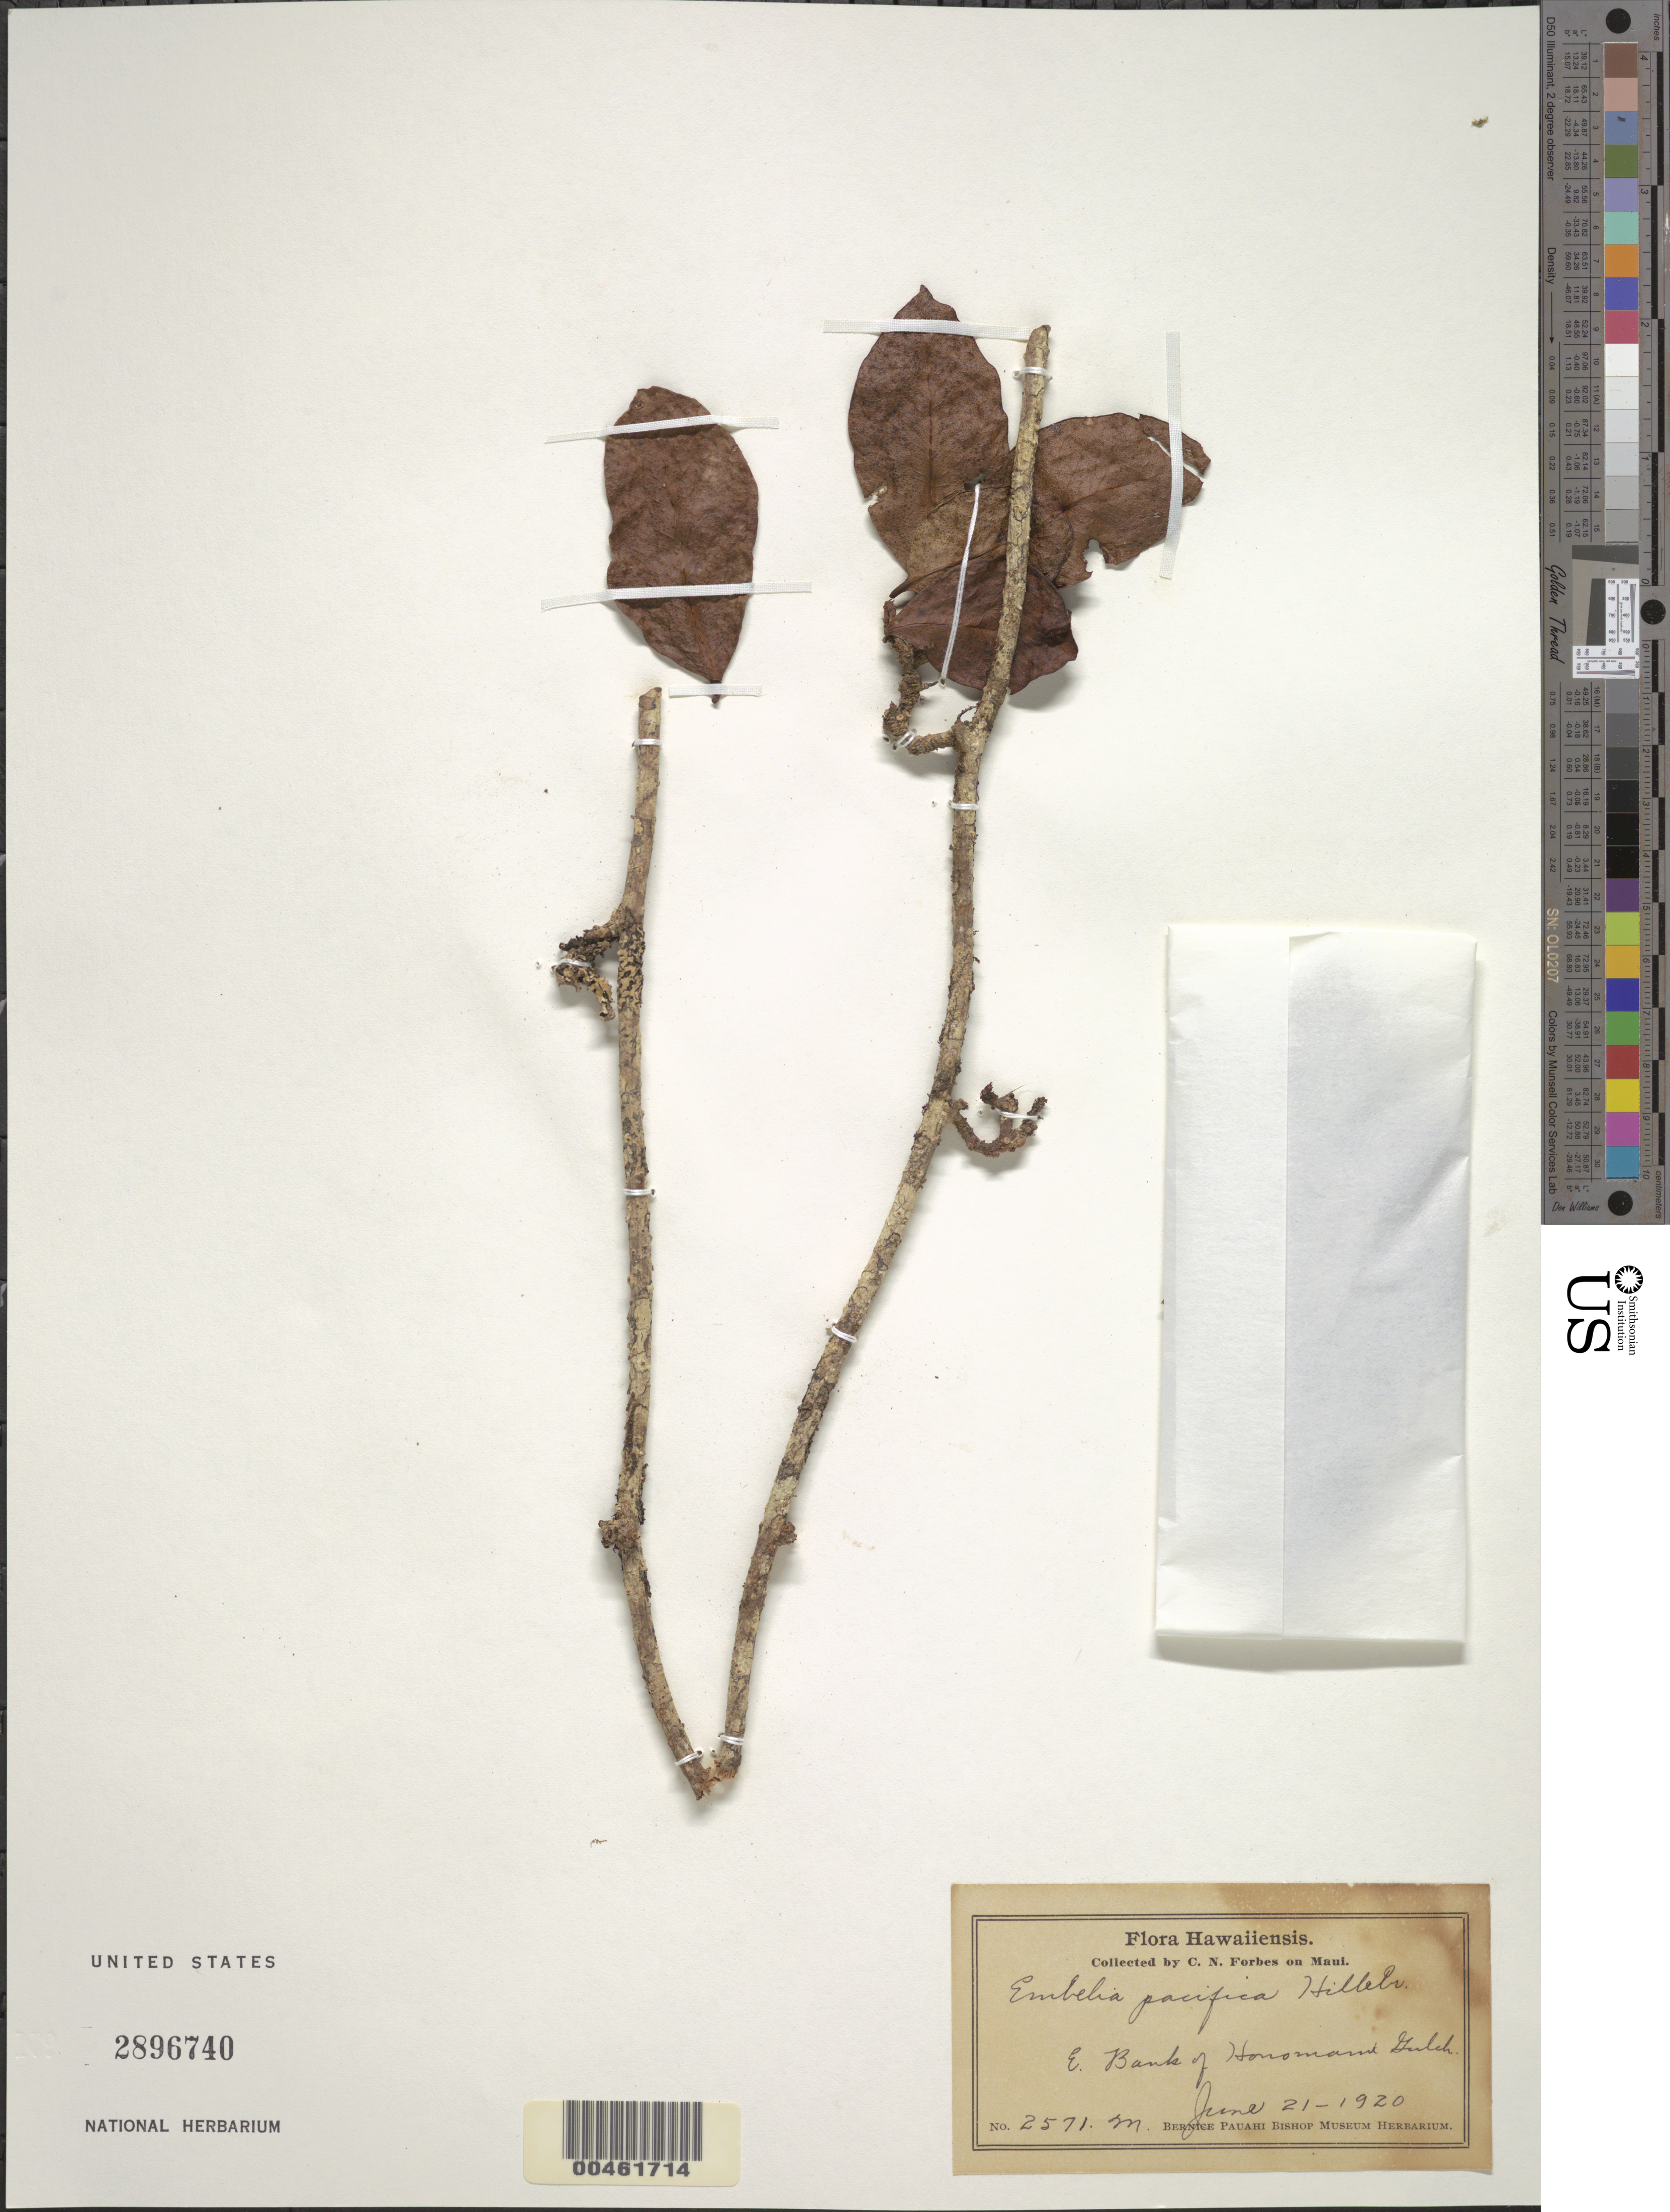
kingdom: Plantae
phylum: Tracheophyta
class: Magnoliopsida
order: Ericales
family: Primulaceae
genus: Embelia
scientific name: Embelia pacifica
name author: Hillebr.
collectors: C. N. Forbes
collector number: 2571.M.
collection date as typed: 21 Jun 1920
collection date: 1920-06-21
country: United States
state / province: Hawaii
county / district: Maui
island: Maui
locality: E bank of Honomanu Gulch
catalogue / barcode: US 2896740